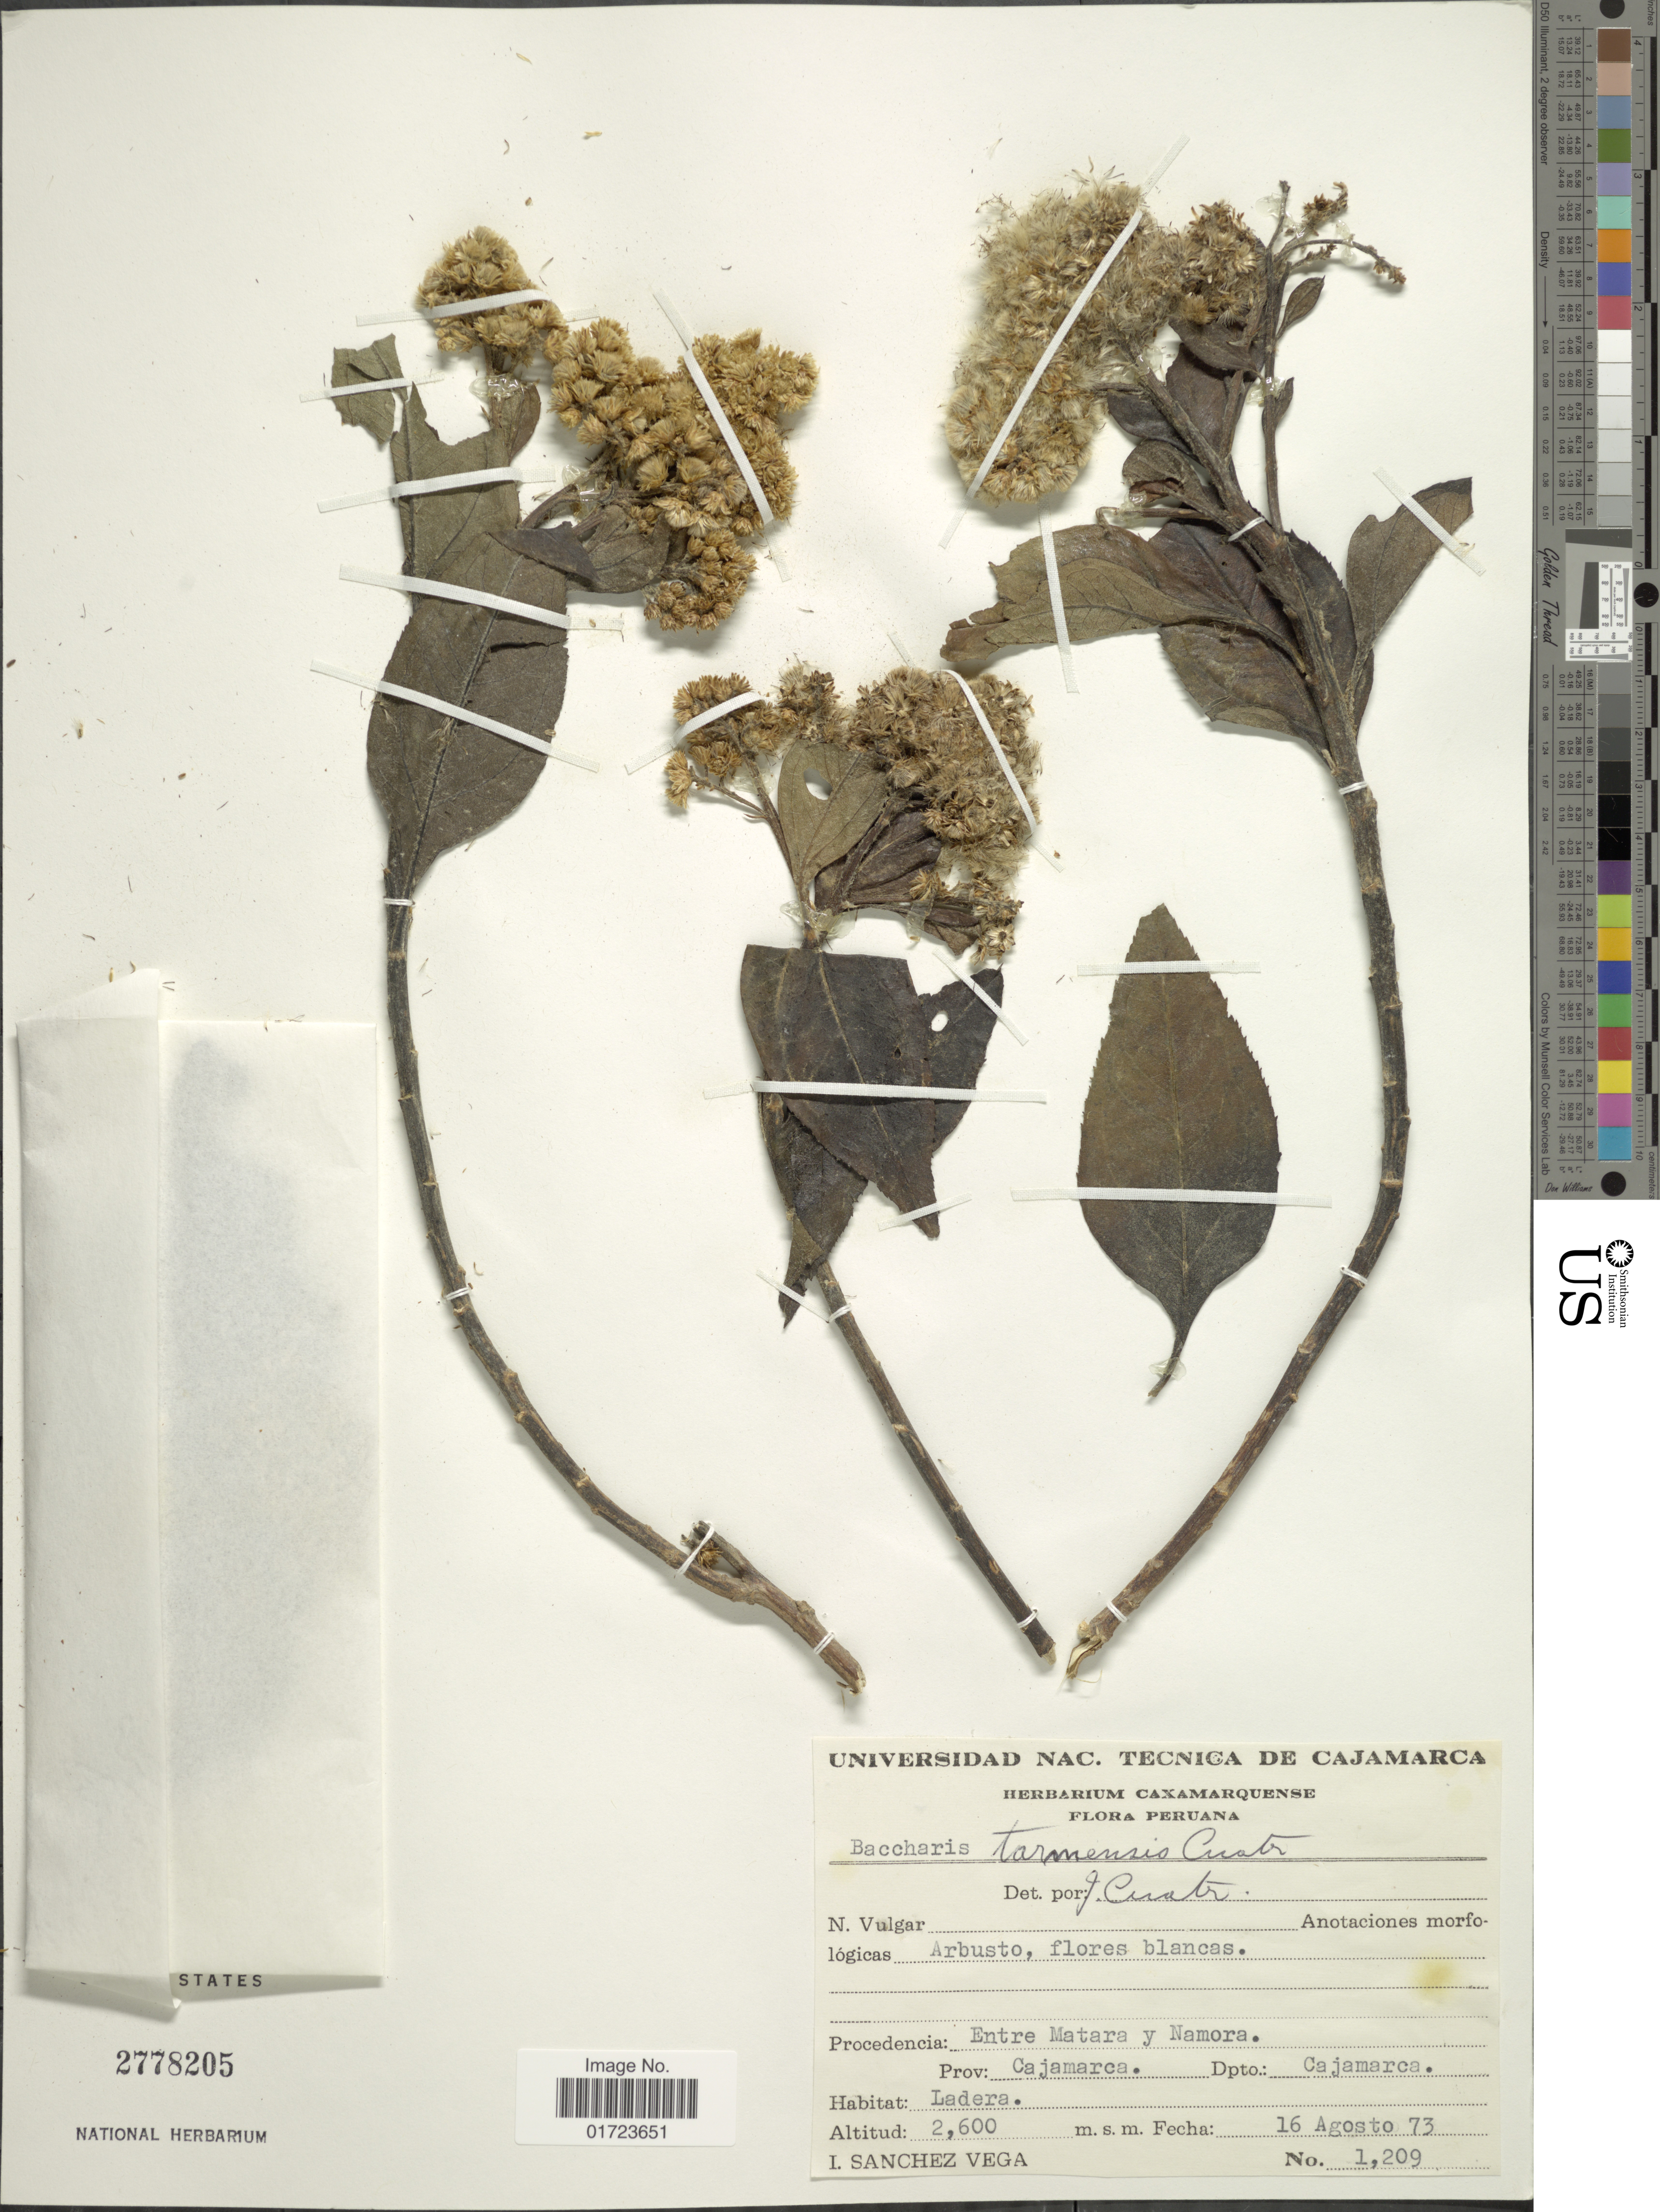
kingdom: Plantae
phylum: Tracheophyta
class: Magnoliopsida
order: Asterales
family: Asteraceae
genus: Baccharis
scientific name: Baccharis tarmensis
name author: Cuatrec.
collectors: I. Sánchez Vega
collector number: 1209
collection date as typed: Transcribed d/m/y: 16/8/73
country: Peru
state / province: Cajamarca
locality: Entre Matara y Namora, Prov. Cajamarca, Dpto. Cajamarca. Ladera.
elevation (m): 2600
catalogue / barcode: US 2778205